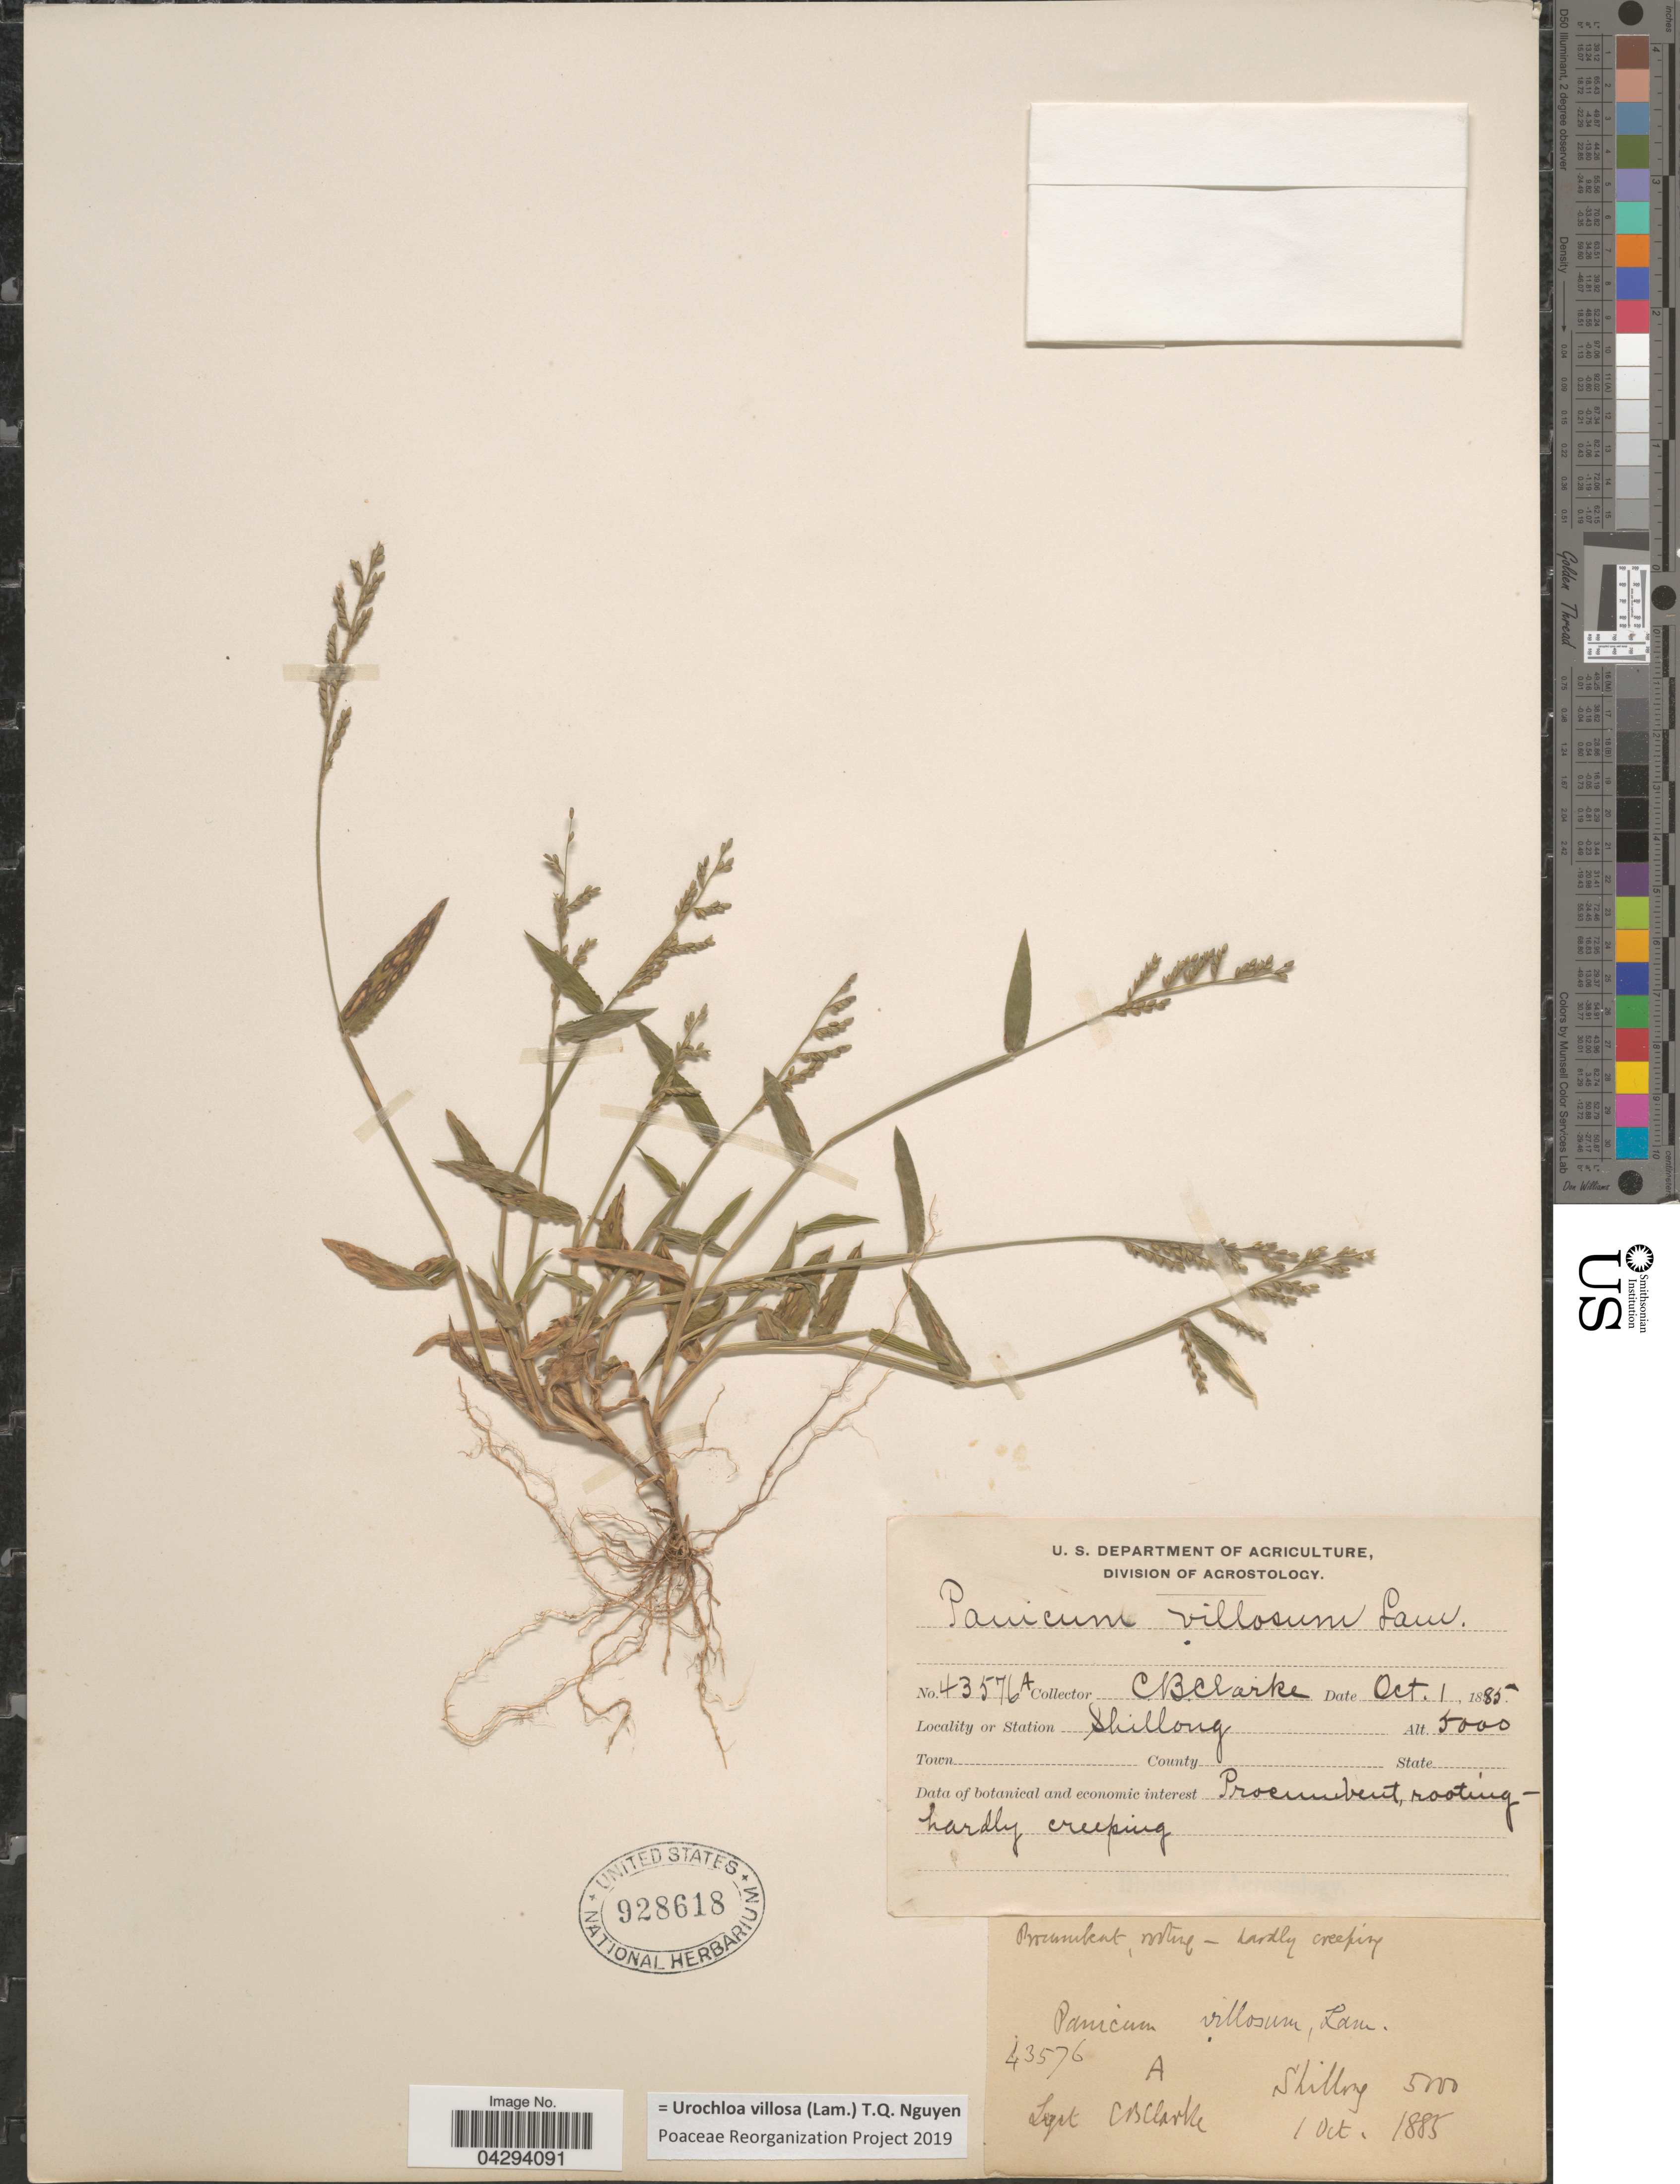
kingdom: Plantae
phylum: Tracheophyta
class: Liliopsida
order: Poales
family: Poaceae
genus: Urochloa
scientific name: Urochloa villosa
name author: (Lam.) T.Q. Nguyen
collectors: C. B. Clarke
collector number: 43576A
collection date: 1885-10-01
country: India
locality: Shillong.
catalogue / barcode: US 928618